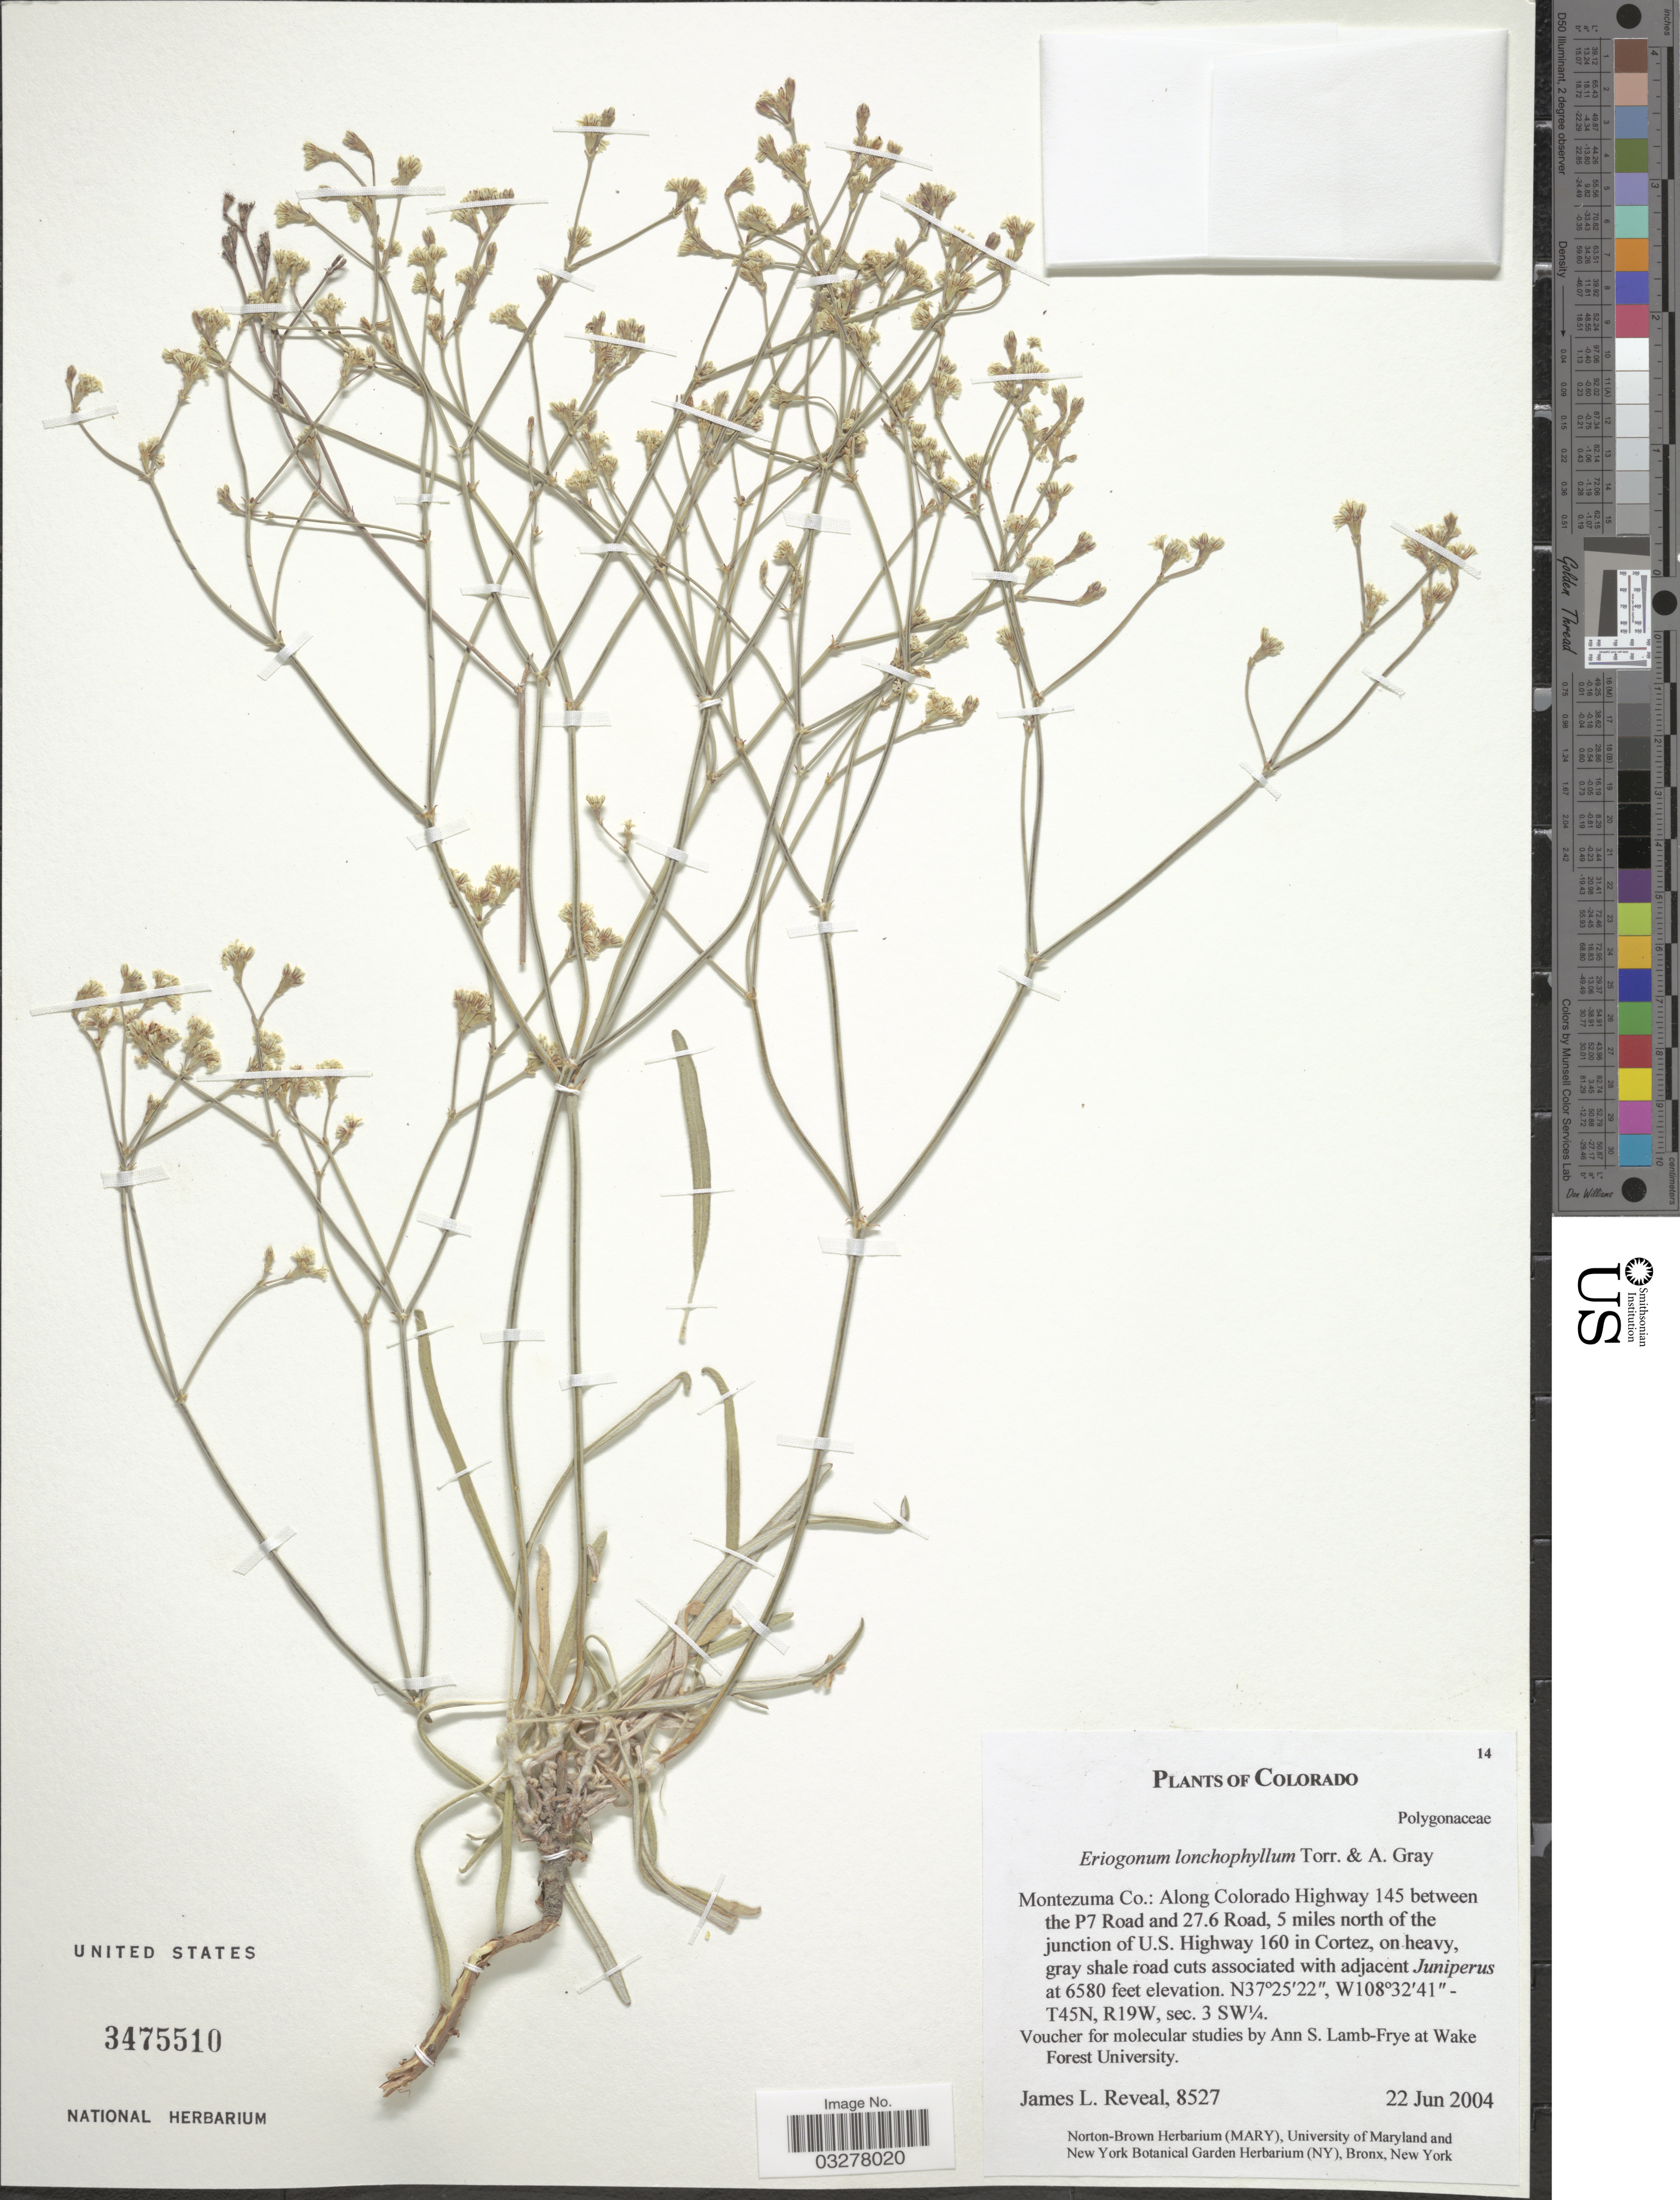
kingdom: Plantae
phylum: Tracheophyta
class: Magnoliopsida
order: Caryophyllales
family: Polygonaceae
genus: Eriogonum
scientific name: Eriogonum lonchophyllum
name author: Torr. & A. Gray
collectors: J. L. Reveal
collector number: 8527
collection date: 2004-06-22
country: United States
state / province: Colorado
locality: Montezuma Co.: Along Colorado Highway 145 between the P7 Road and 27.6 Road, 5 miles north of the junction of U. S. Highway 160 in Cortez, T45N, R19W, sec. 3 SW¼.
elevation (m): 2006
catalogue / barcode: US 3475510